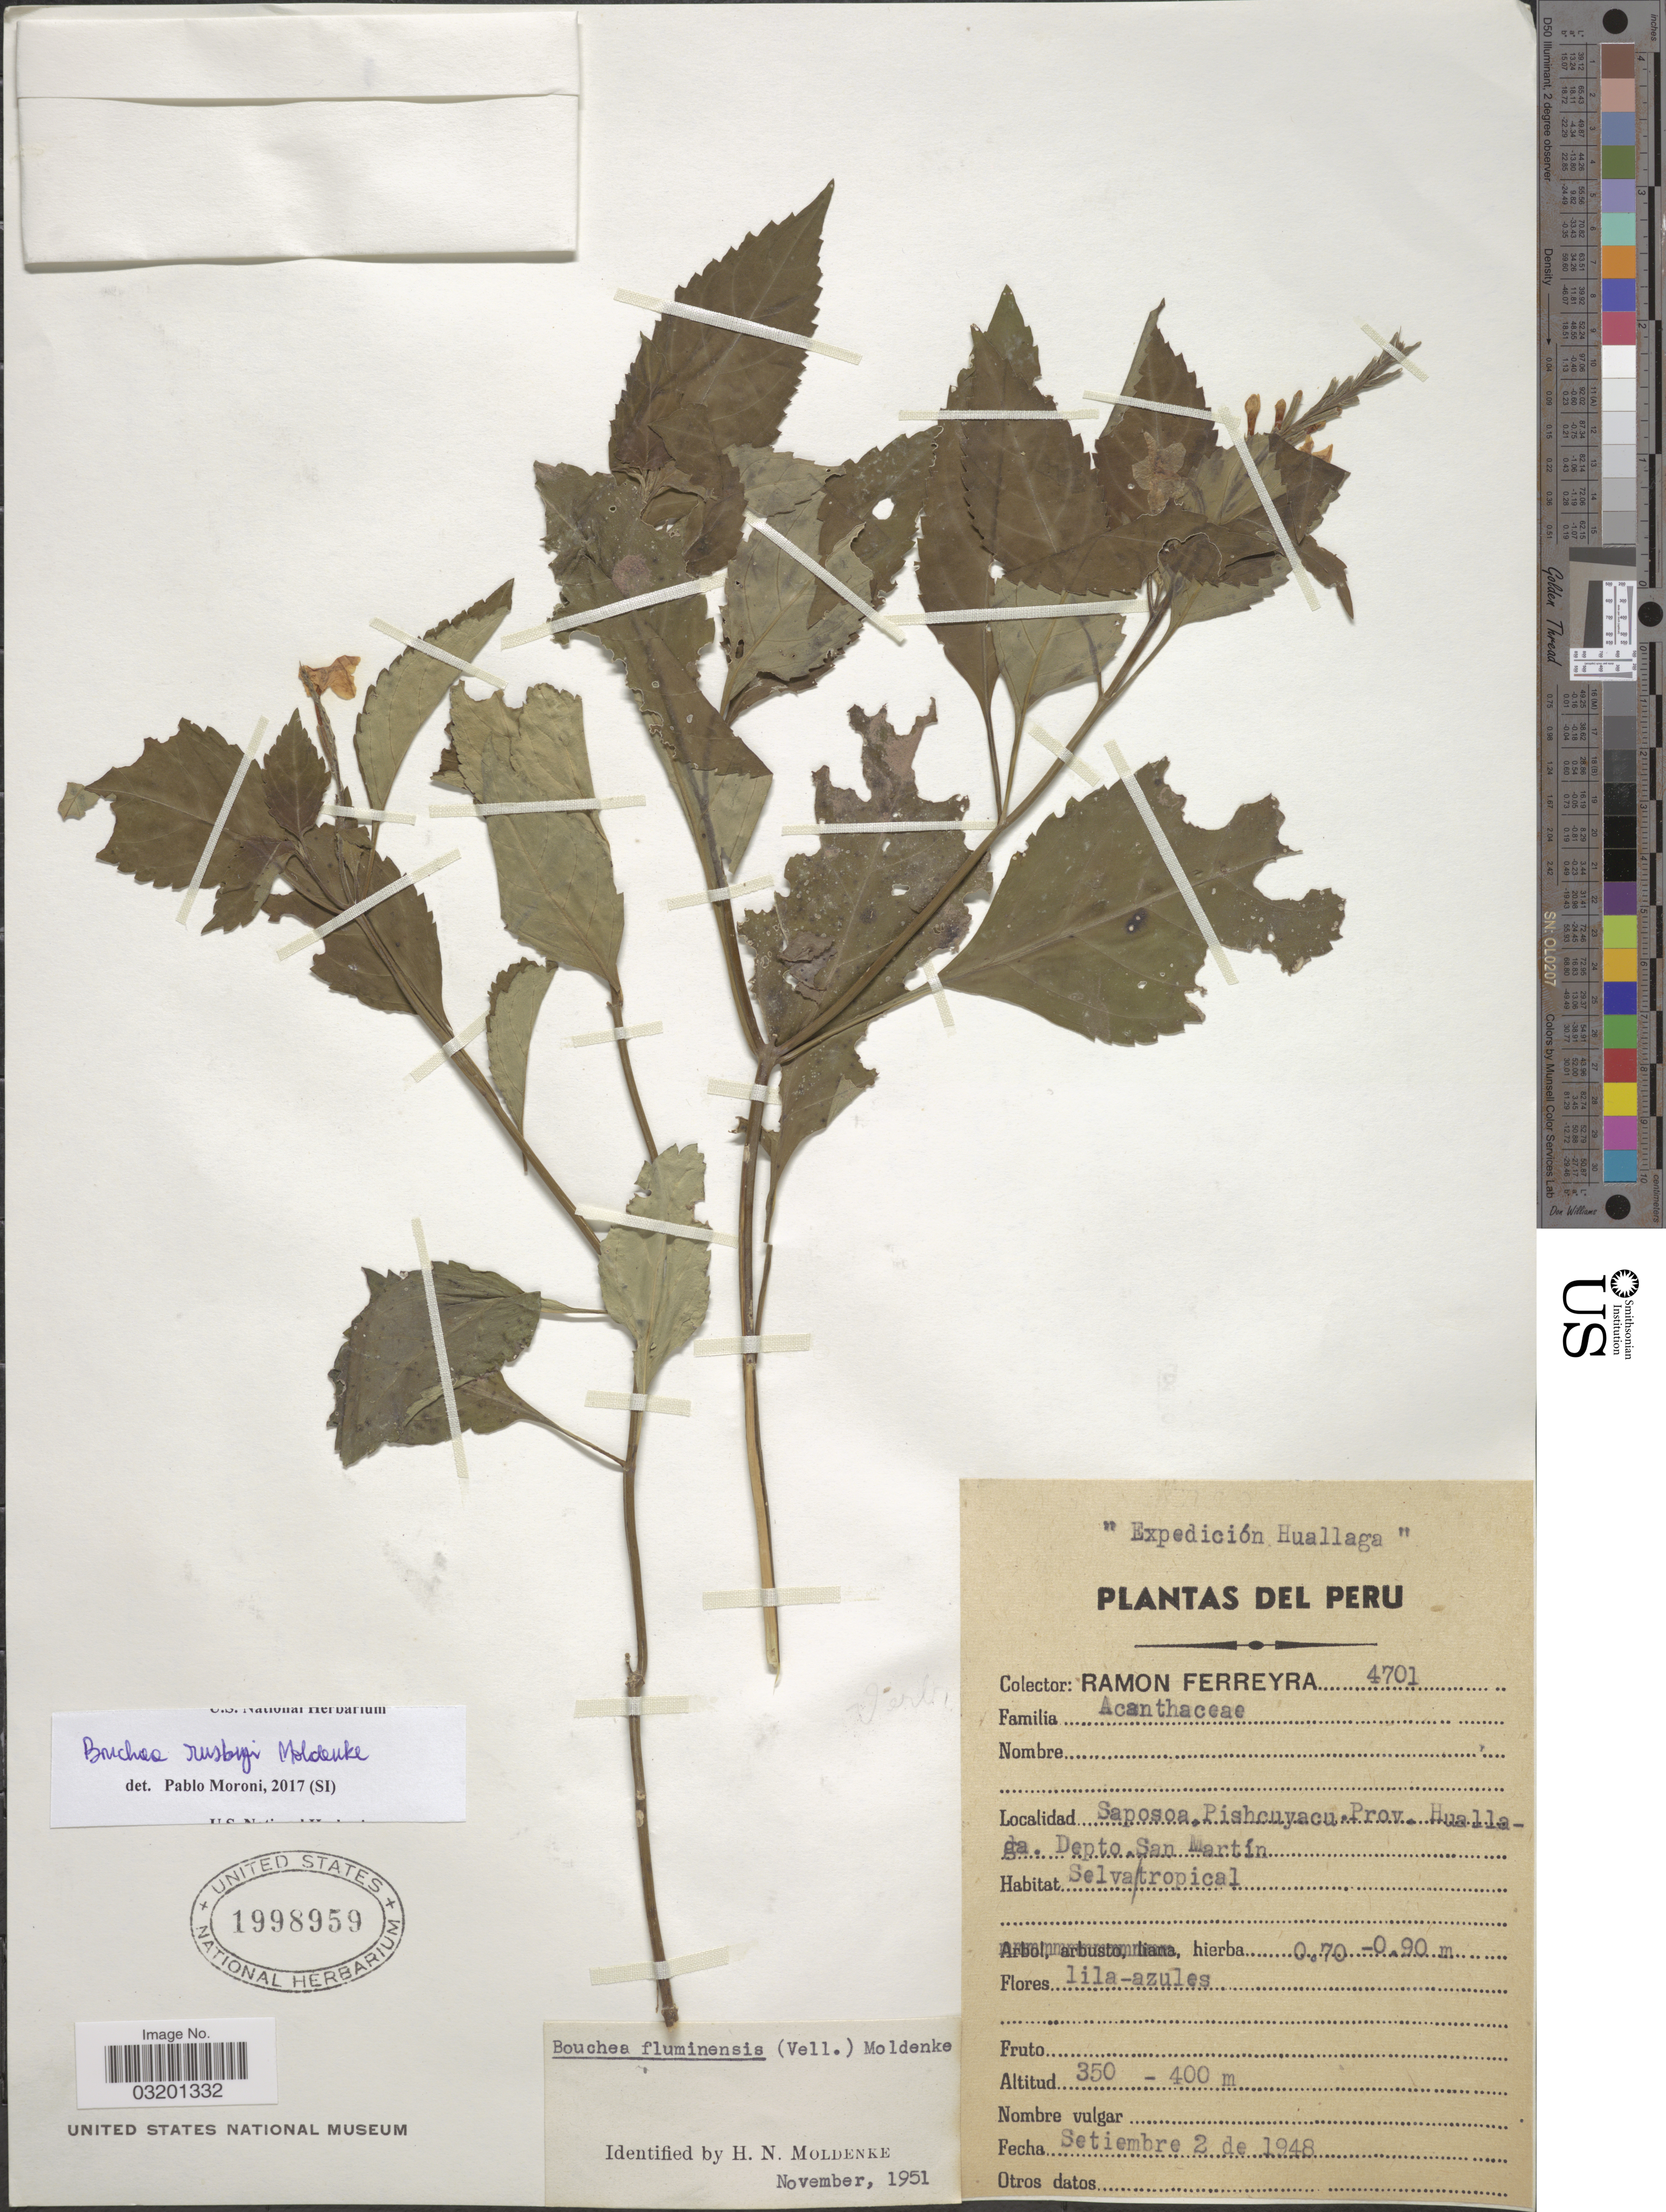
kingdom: Plantae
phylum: Tracheophyta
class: Magnoliopsida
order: Lamiales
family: Verbenaceae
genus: Bouchea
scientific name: Bouchea rusbyi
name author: Moldenke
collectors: R. A. Ferreyra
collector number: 4701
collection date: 1948-09-02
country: Peru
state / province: San Martín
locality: Saposoa, Pishcuyacu. Prov. Huallaga. Dpto. San Martín.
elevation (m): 350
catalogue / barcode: US 1998959